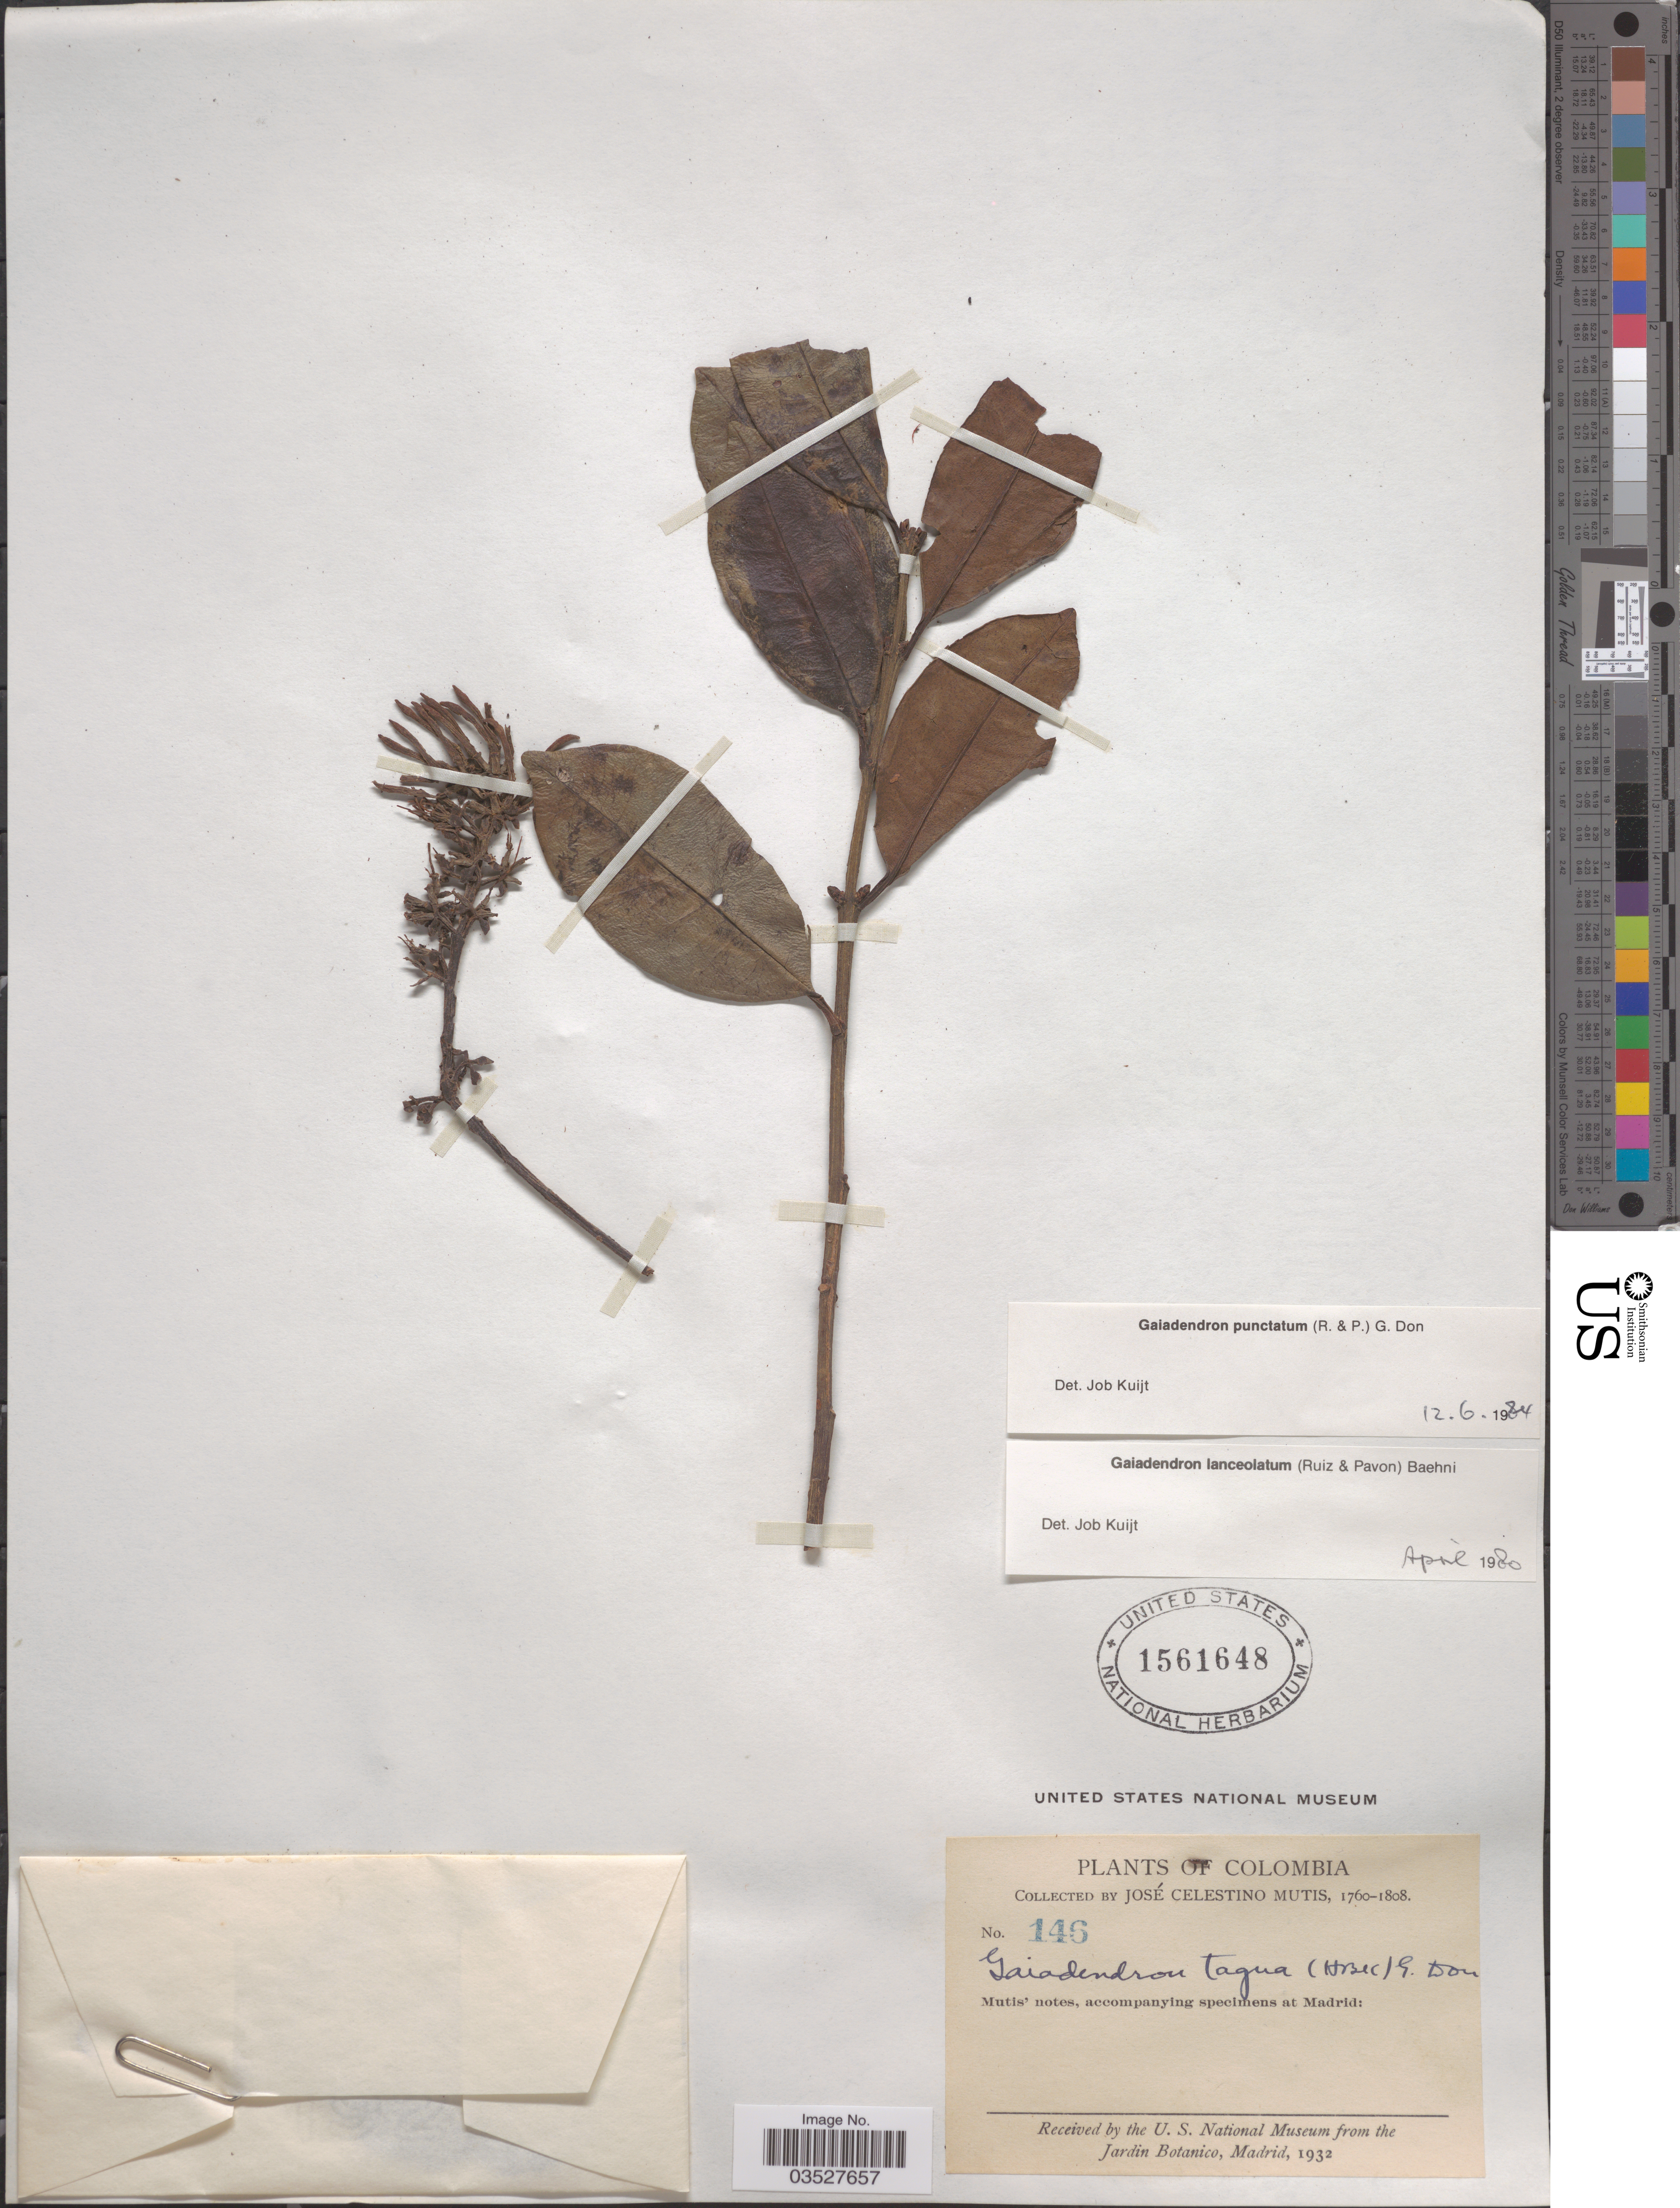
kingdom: Plantae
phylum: Tracheophyta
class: Magnoliopsida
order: Santalales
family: Loranthaceae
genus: Gaiadendron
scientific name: Gaiadendron punctatum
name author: (Ruiz & Pav.) G. Don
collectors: J. C. B. Mutis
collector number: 146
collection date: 1760/1808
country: Colombia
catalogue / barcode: US 1561648